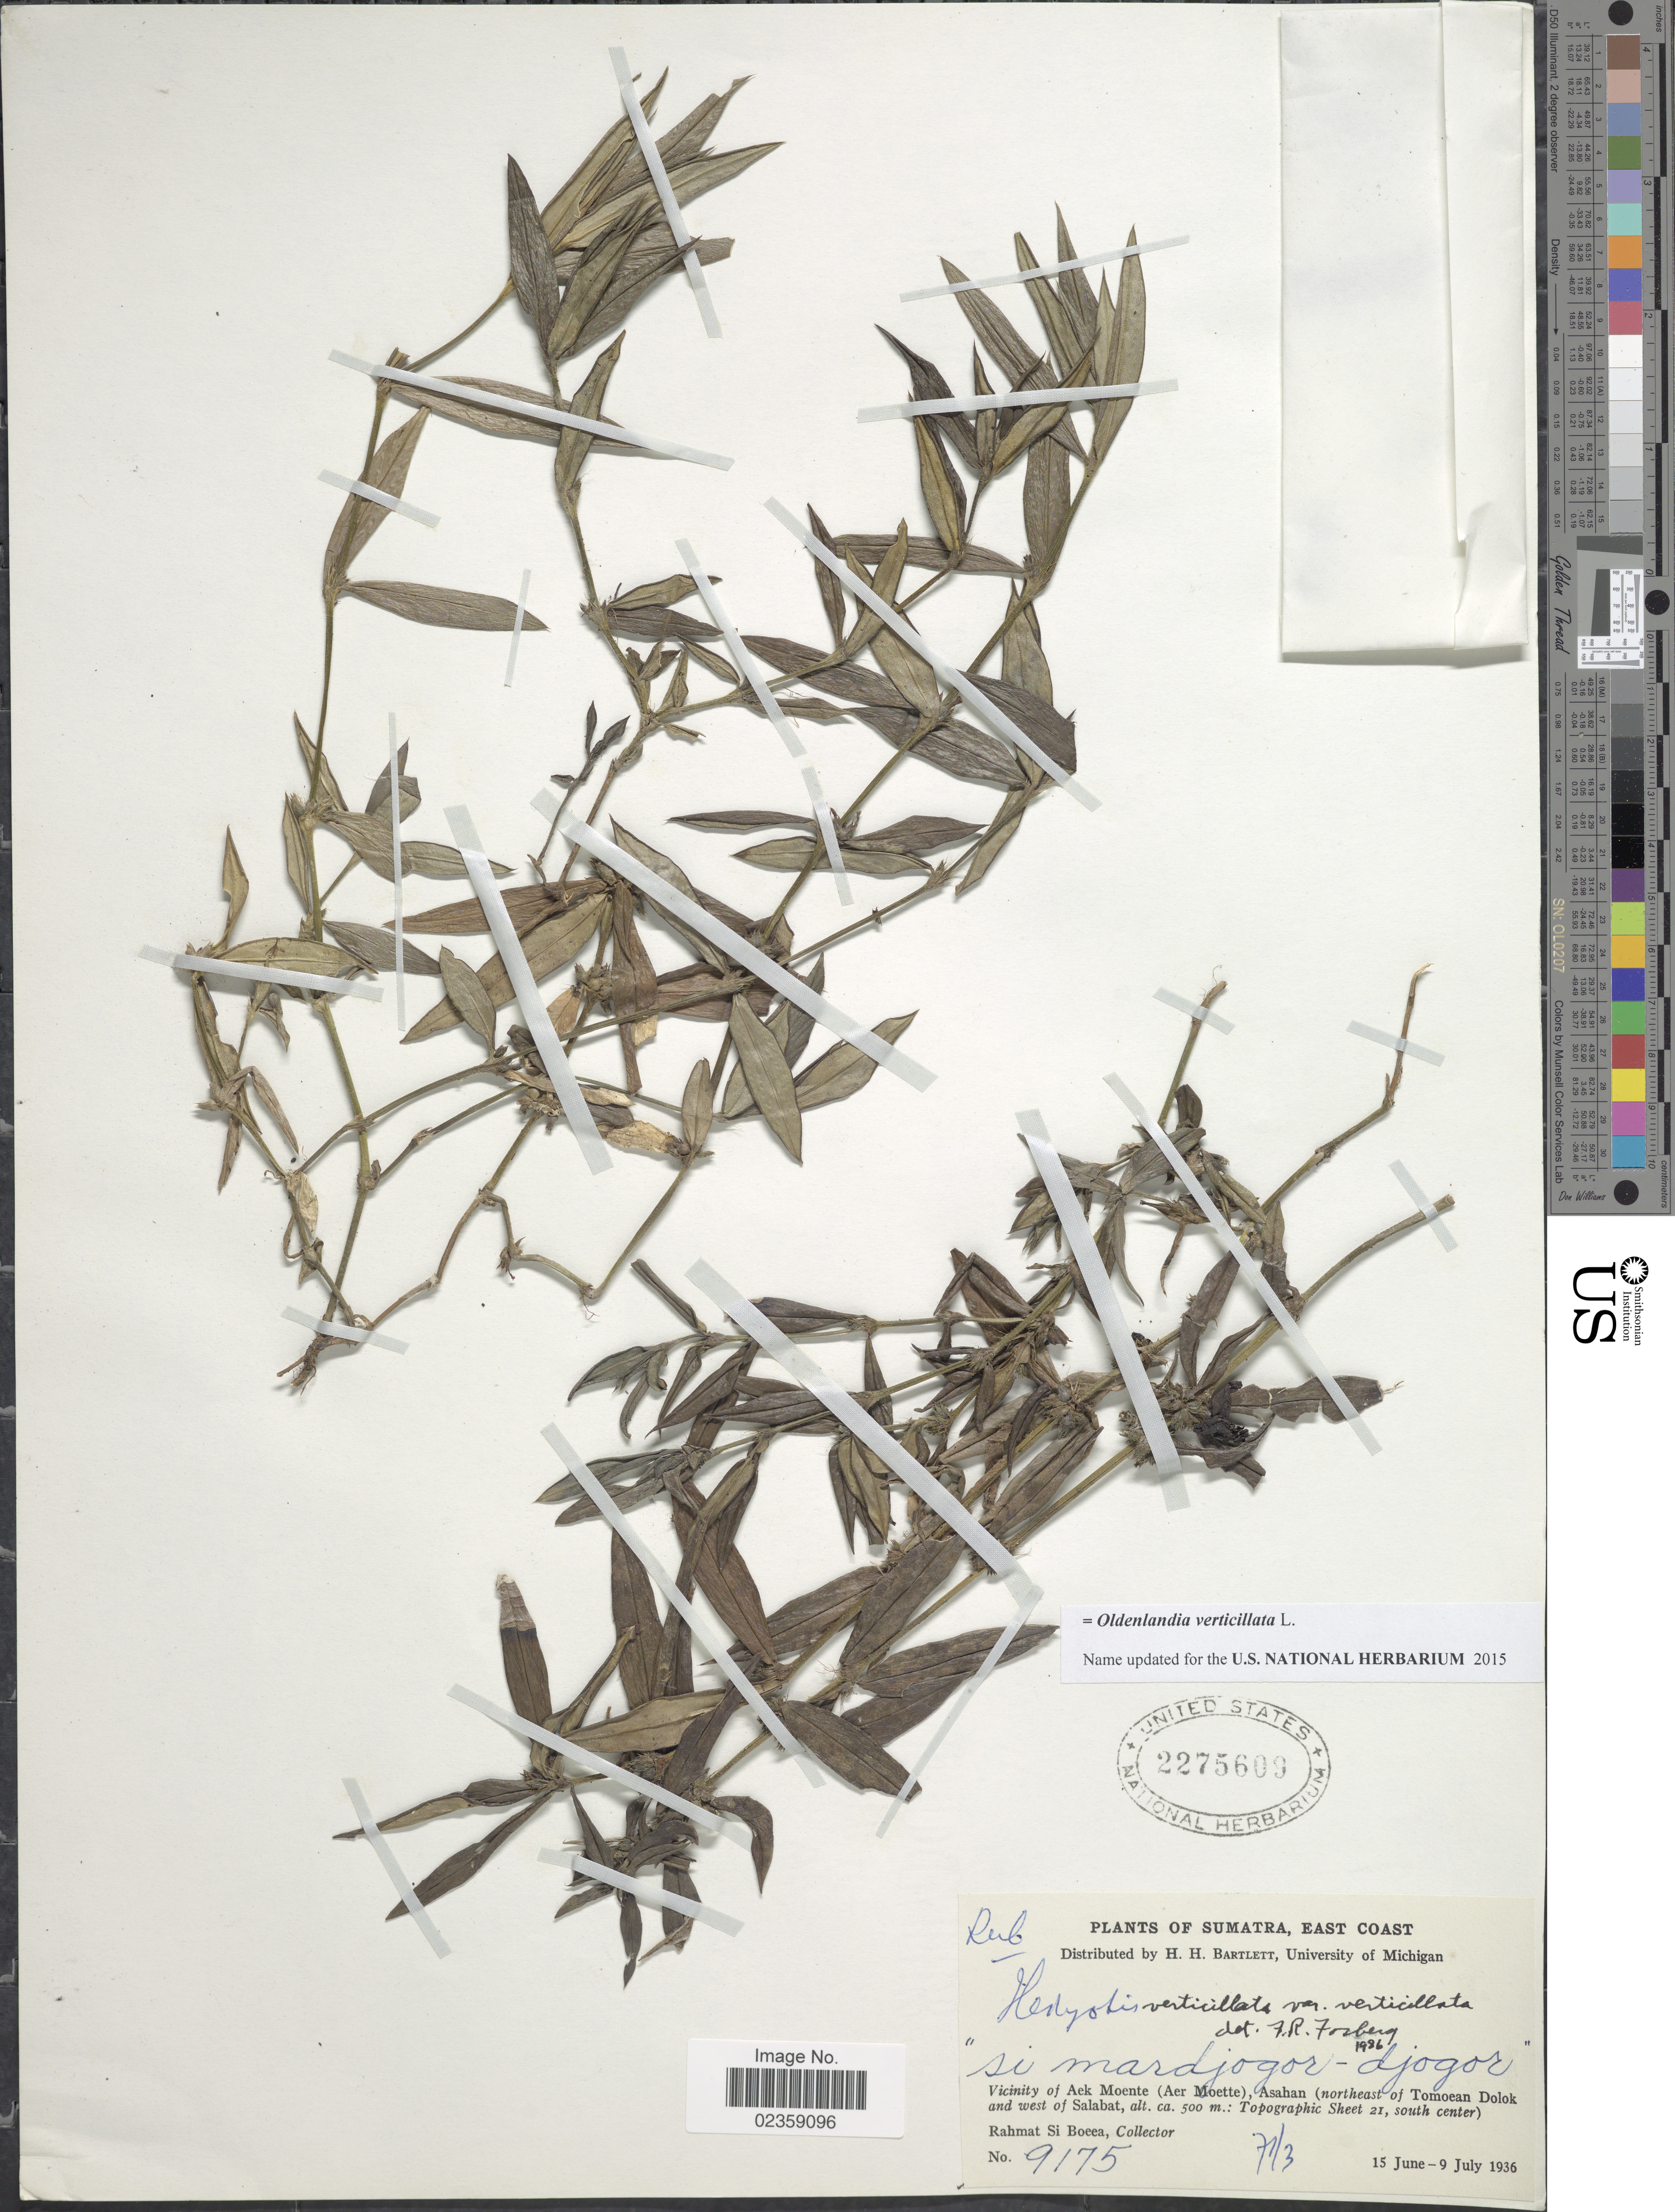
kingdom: Plantae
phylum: Tracheophyta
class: Magnoliopsida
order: Gentianales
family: Rubiaceae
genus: Oldenlandia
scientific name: Oldenlandia verticillata var. verticillata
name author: L.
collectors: Rahmat Si Boeea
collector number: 9175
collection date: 1936-06-15/1936-07-09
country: Indonesia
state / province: Sumatra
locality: Sumatra, East Coast. Vicinity of Aek Moente (Aer Moette), Asahan (northeast of Tomoean Dolok and west of Salabat: Topographic Sheet 21, south center)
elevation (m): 500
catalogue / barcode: US 2275609